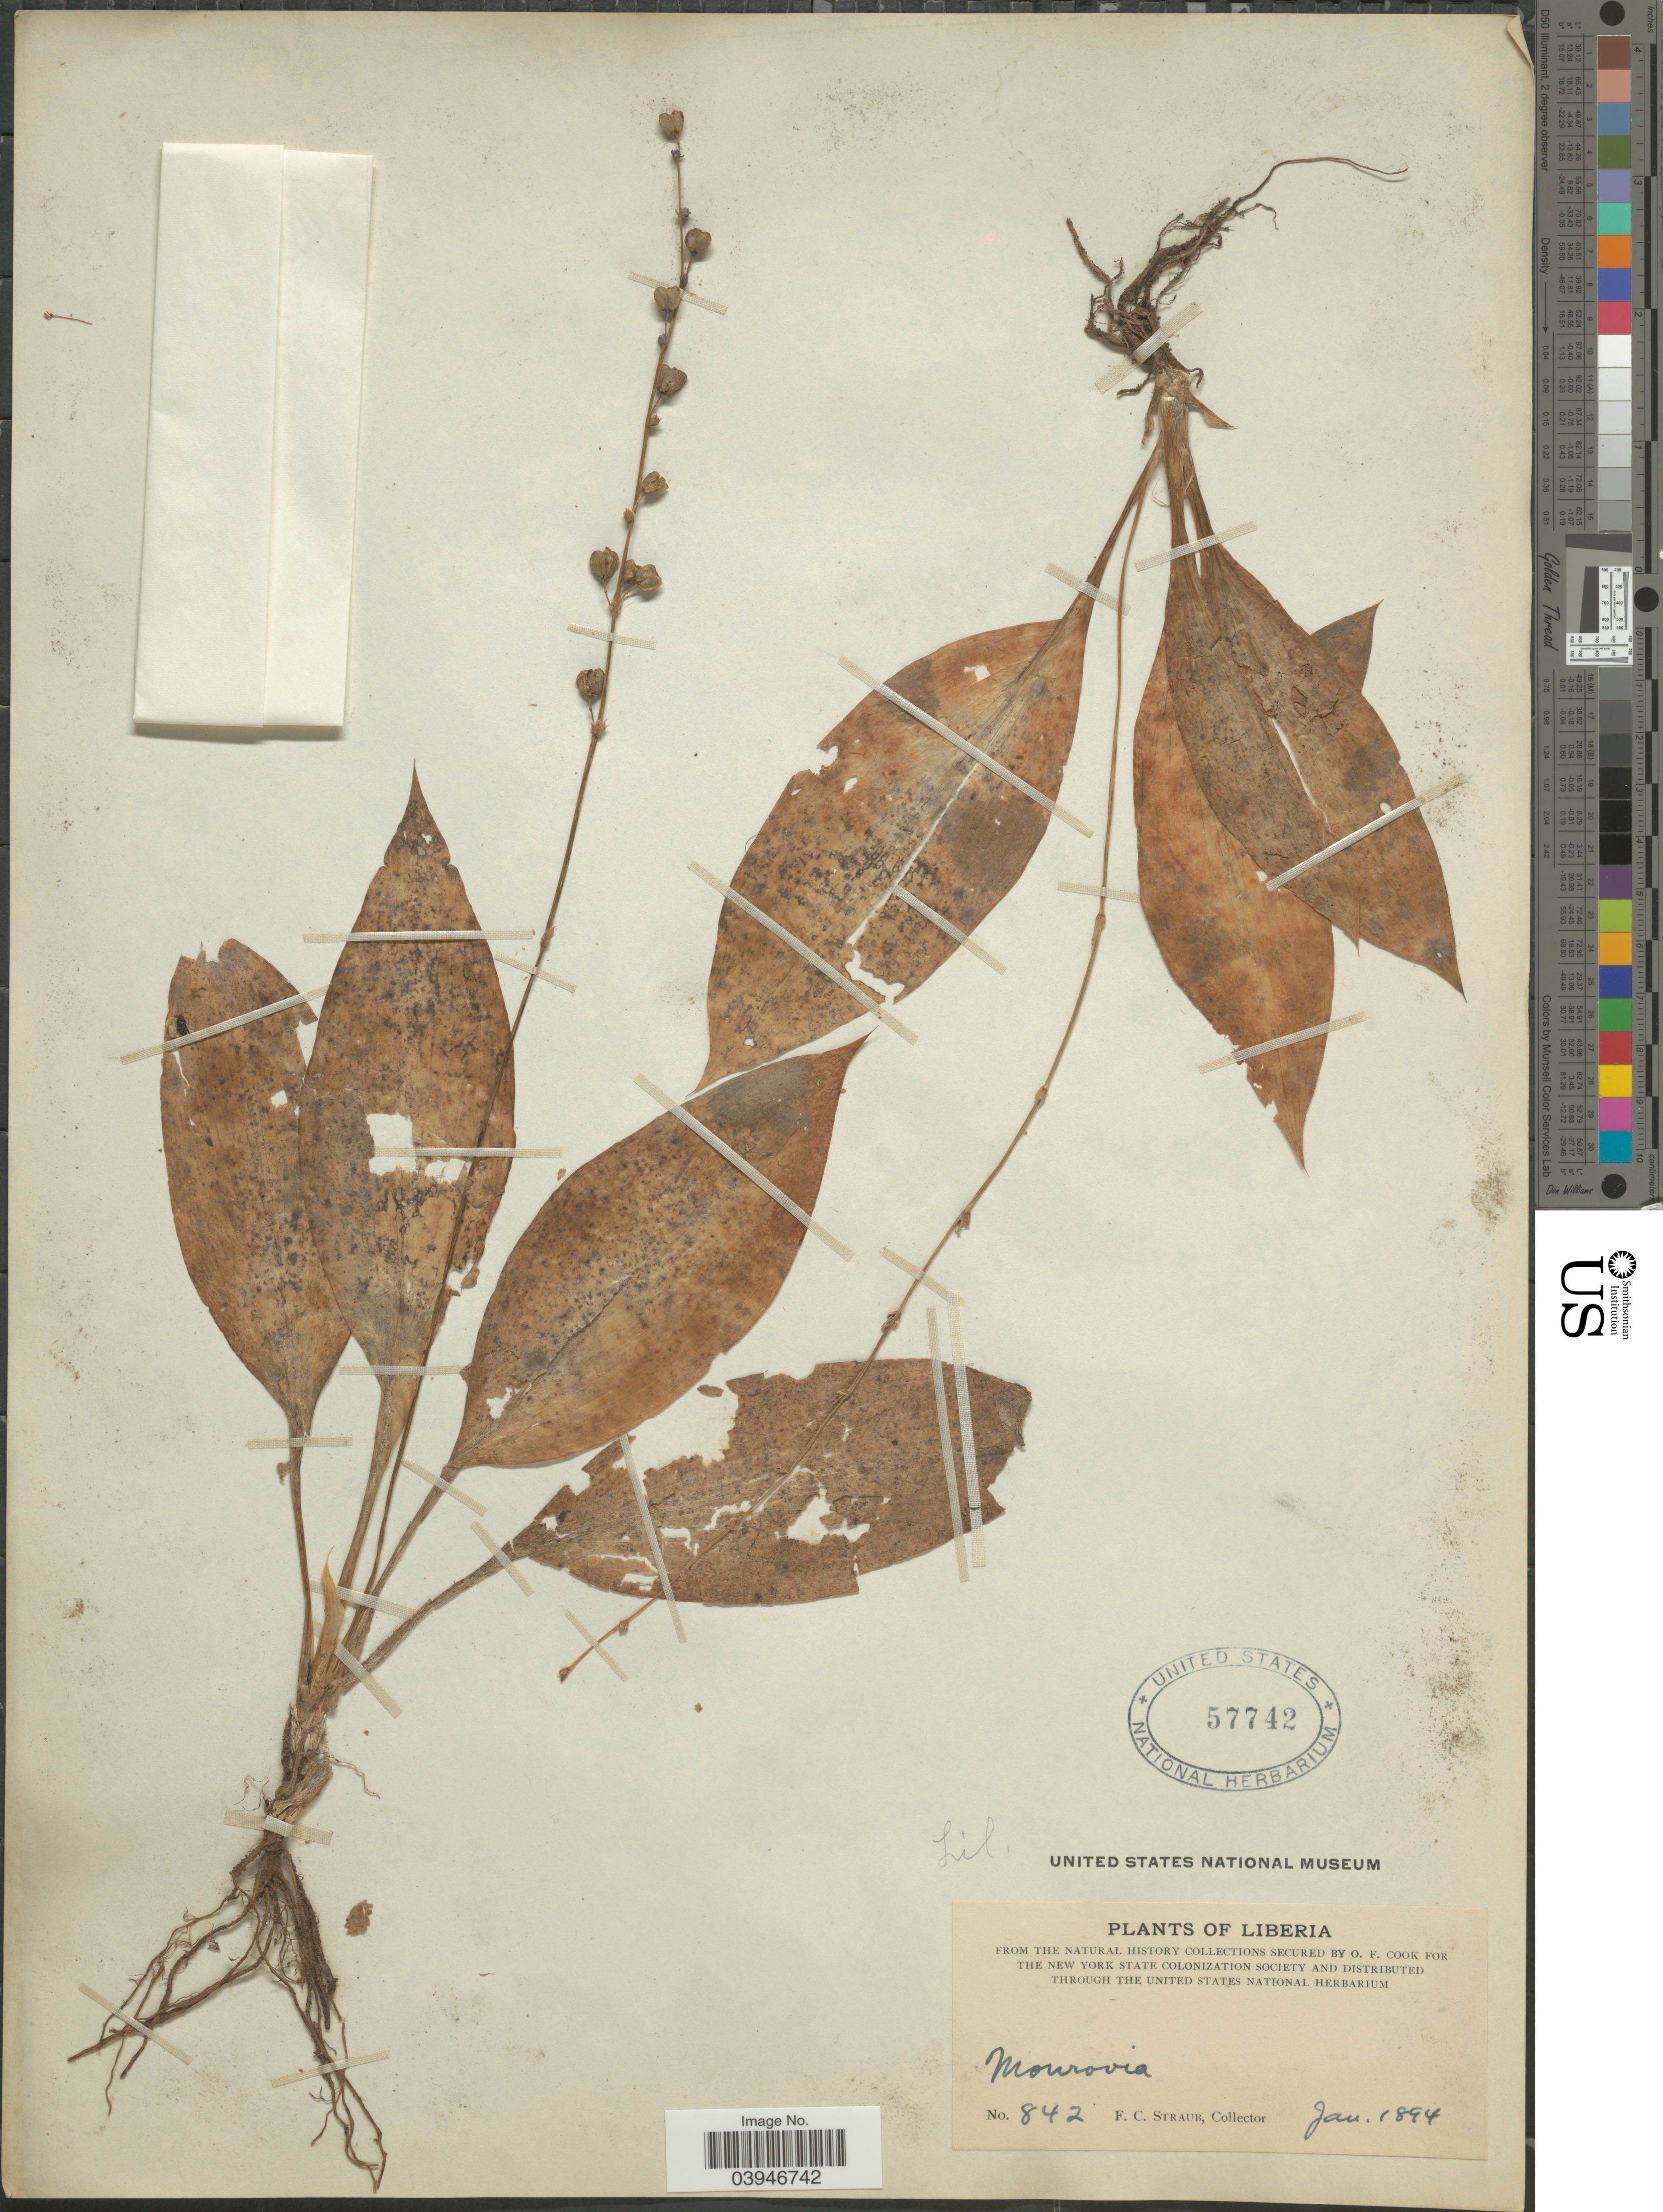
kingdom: Plantae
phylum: Tracheophyta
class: Liliopsida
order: Liliales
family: Liliaceae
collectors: F. Straub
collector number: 842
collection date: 1894-01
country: Liberia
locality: Mourovia.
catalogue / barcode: US 57742